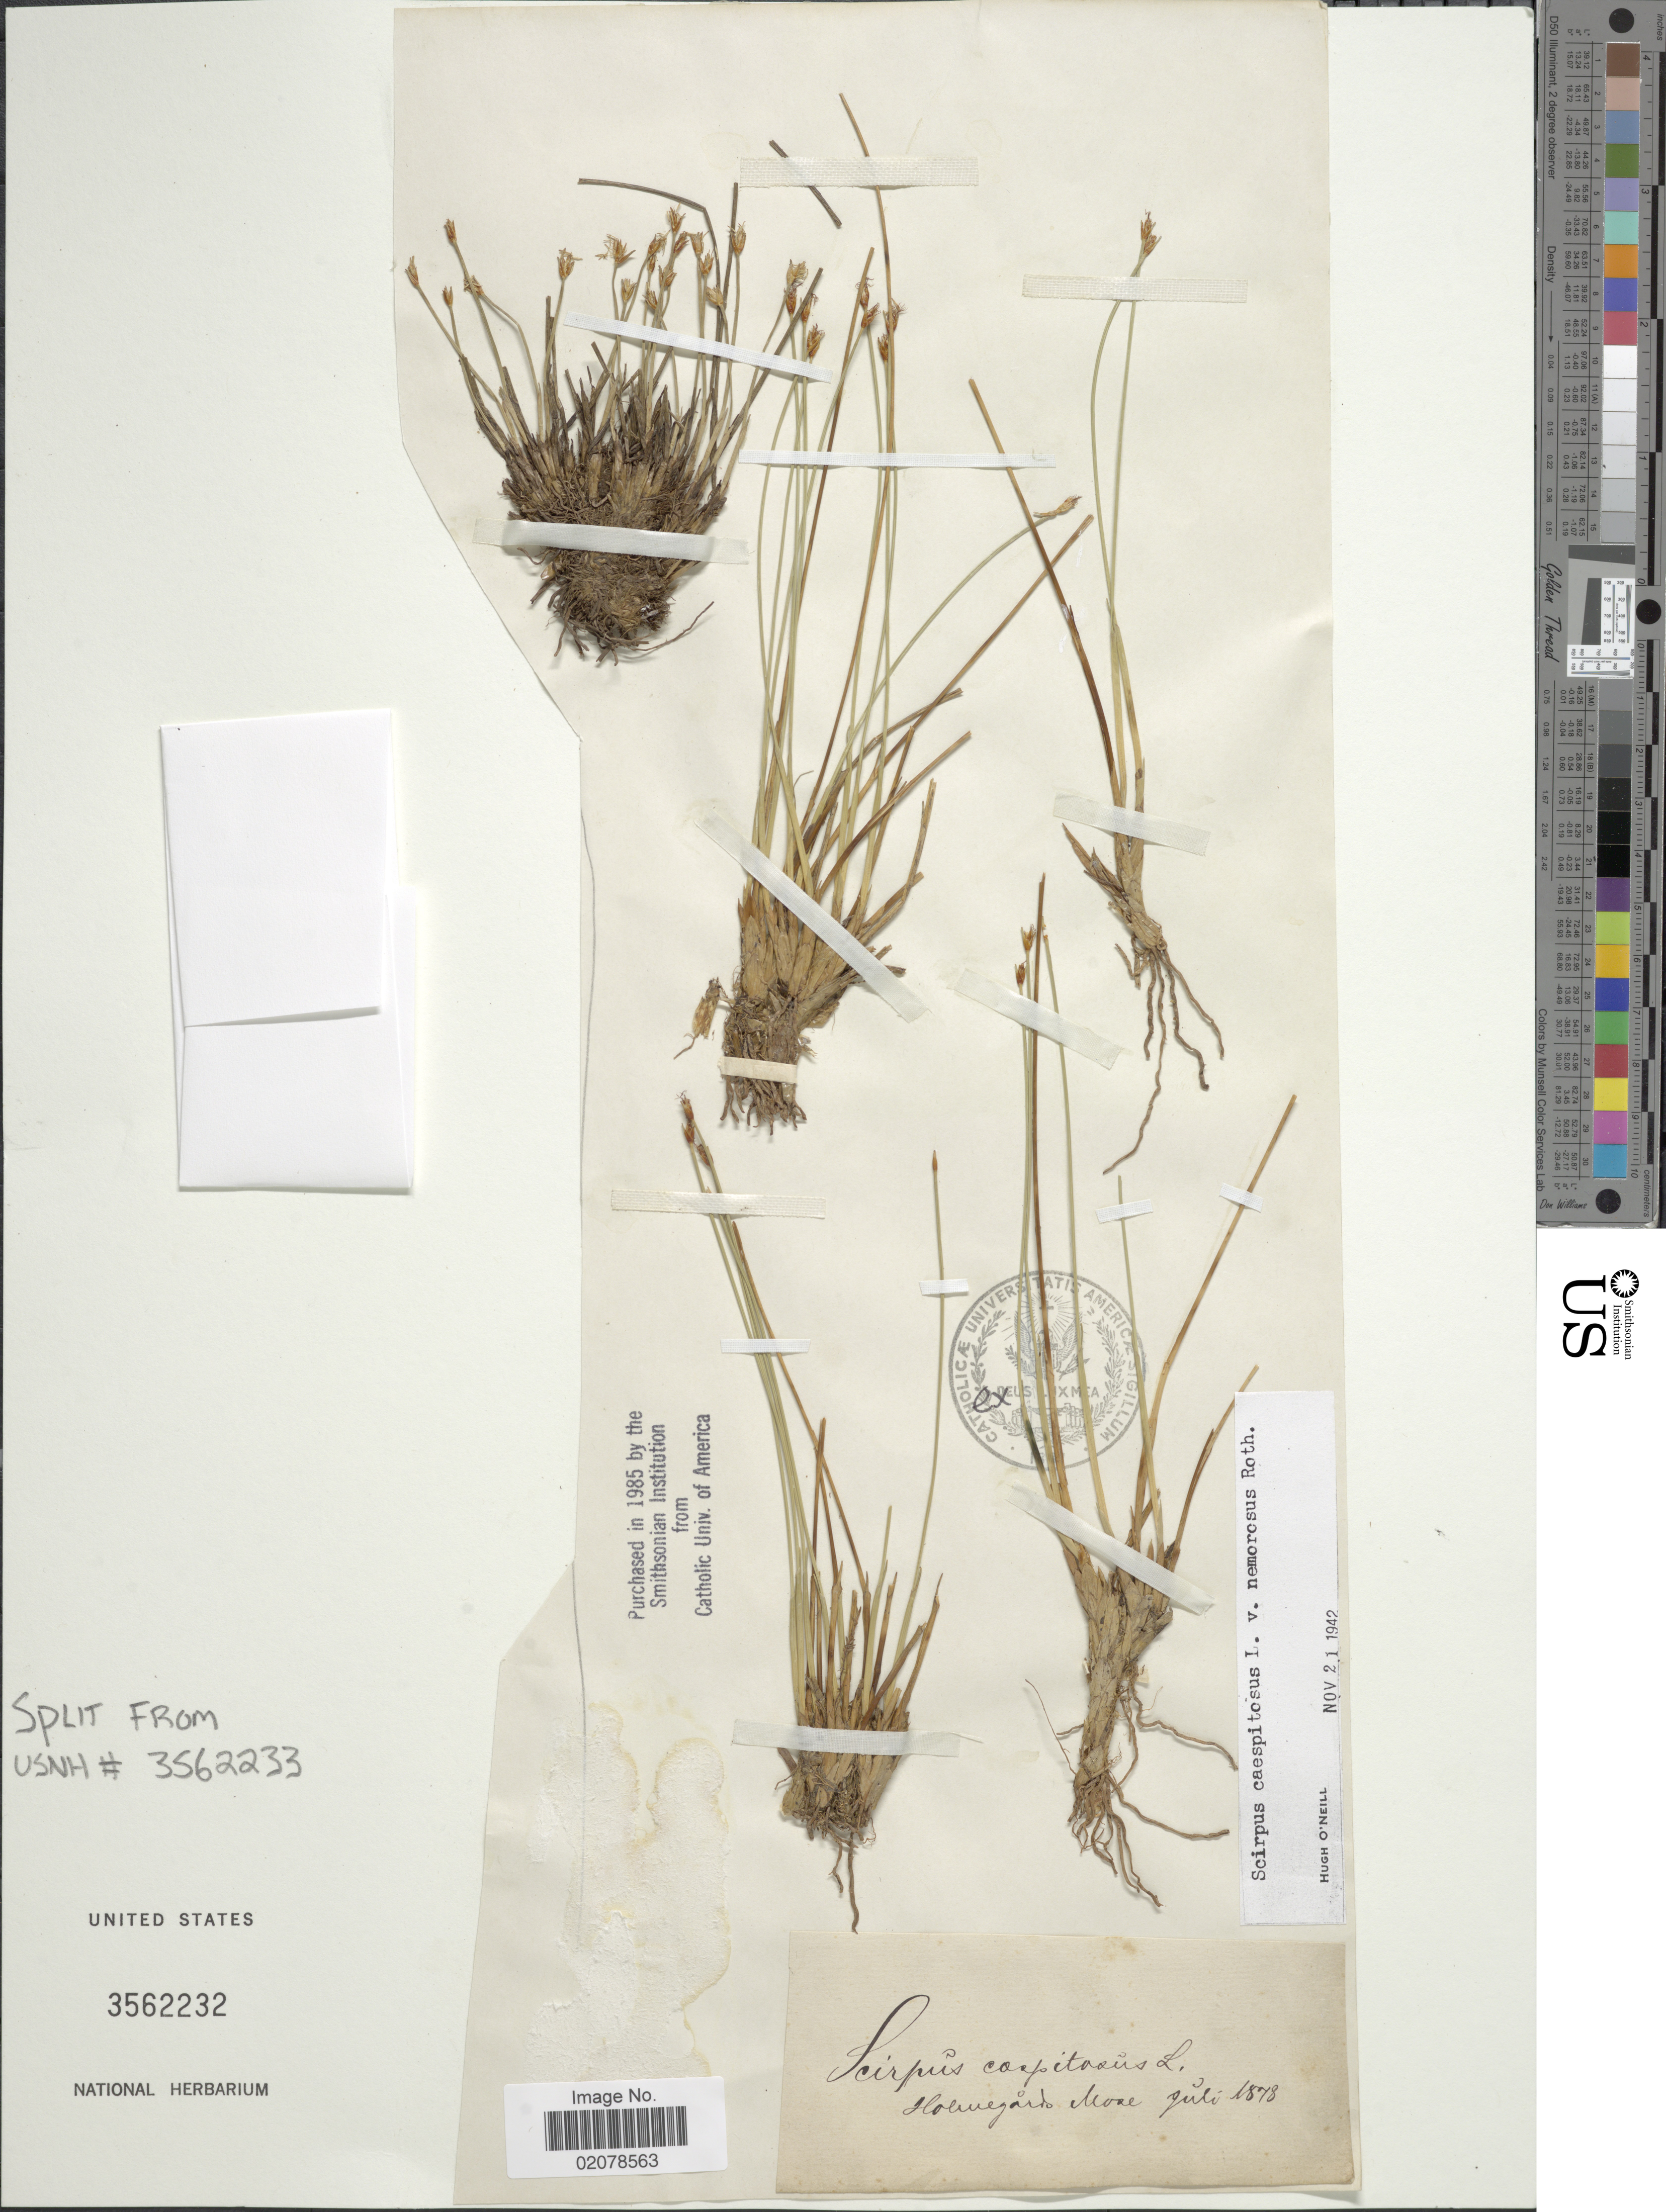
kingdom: Plantae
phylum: Tracheophyta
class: Liliopsida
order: Poales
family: Cyperaceae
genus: Trichophorum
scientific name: Trichophorum cespitosum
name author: (L.) Hartm.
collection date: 1878-07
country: Denmark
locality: Holmegårds Mose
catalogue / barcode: US 3562232